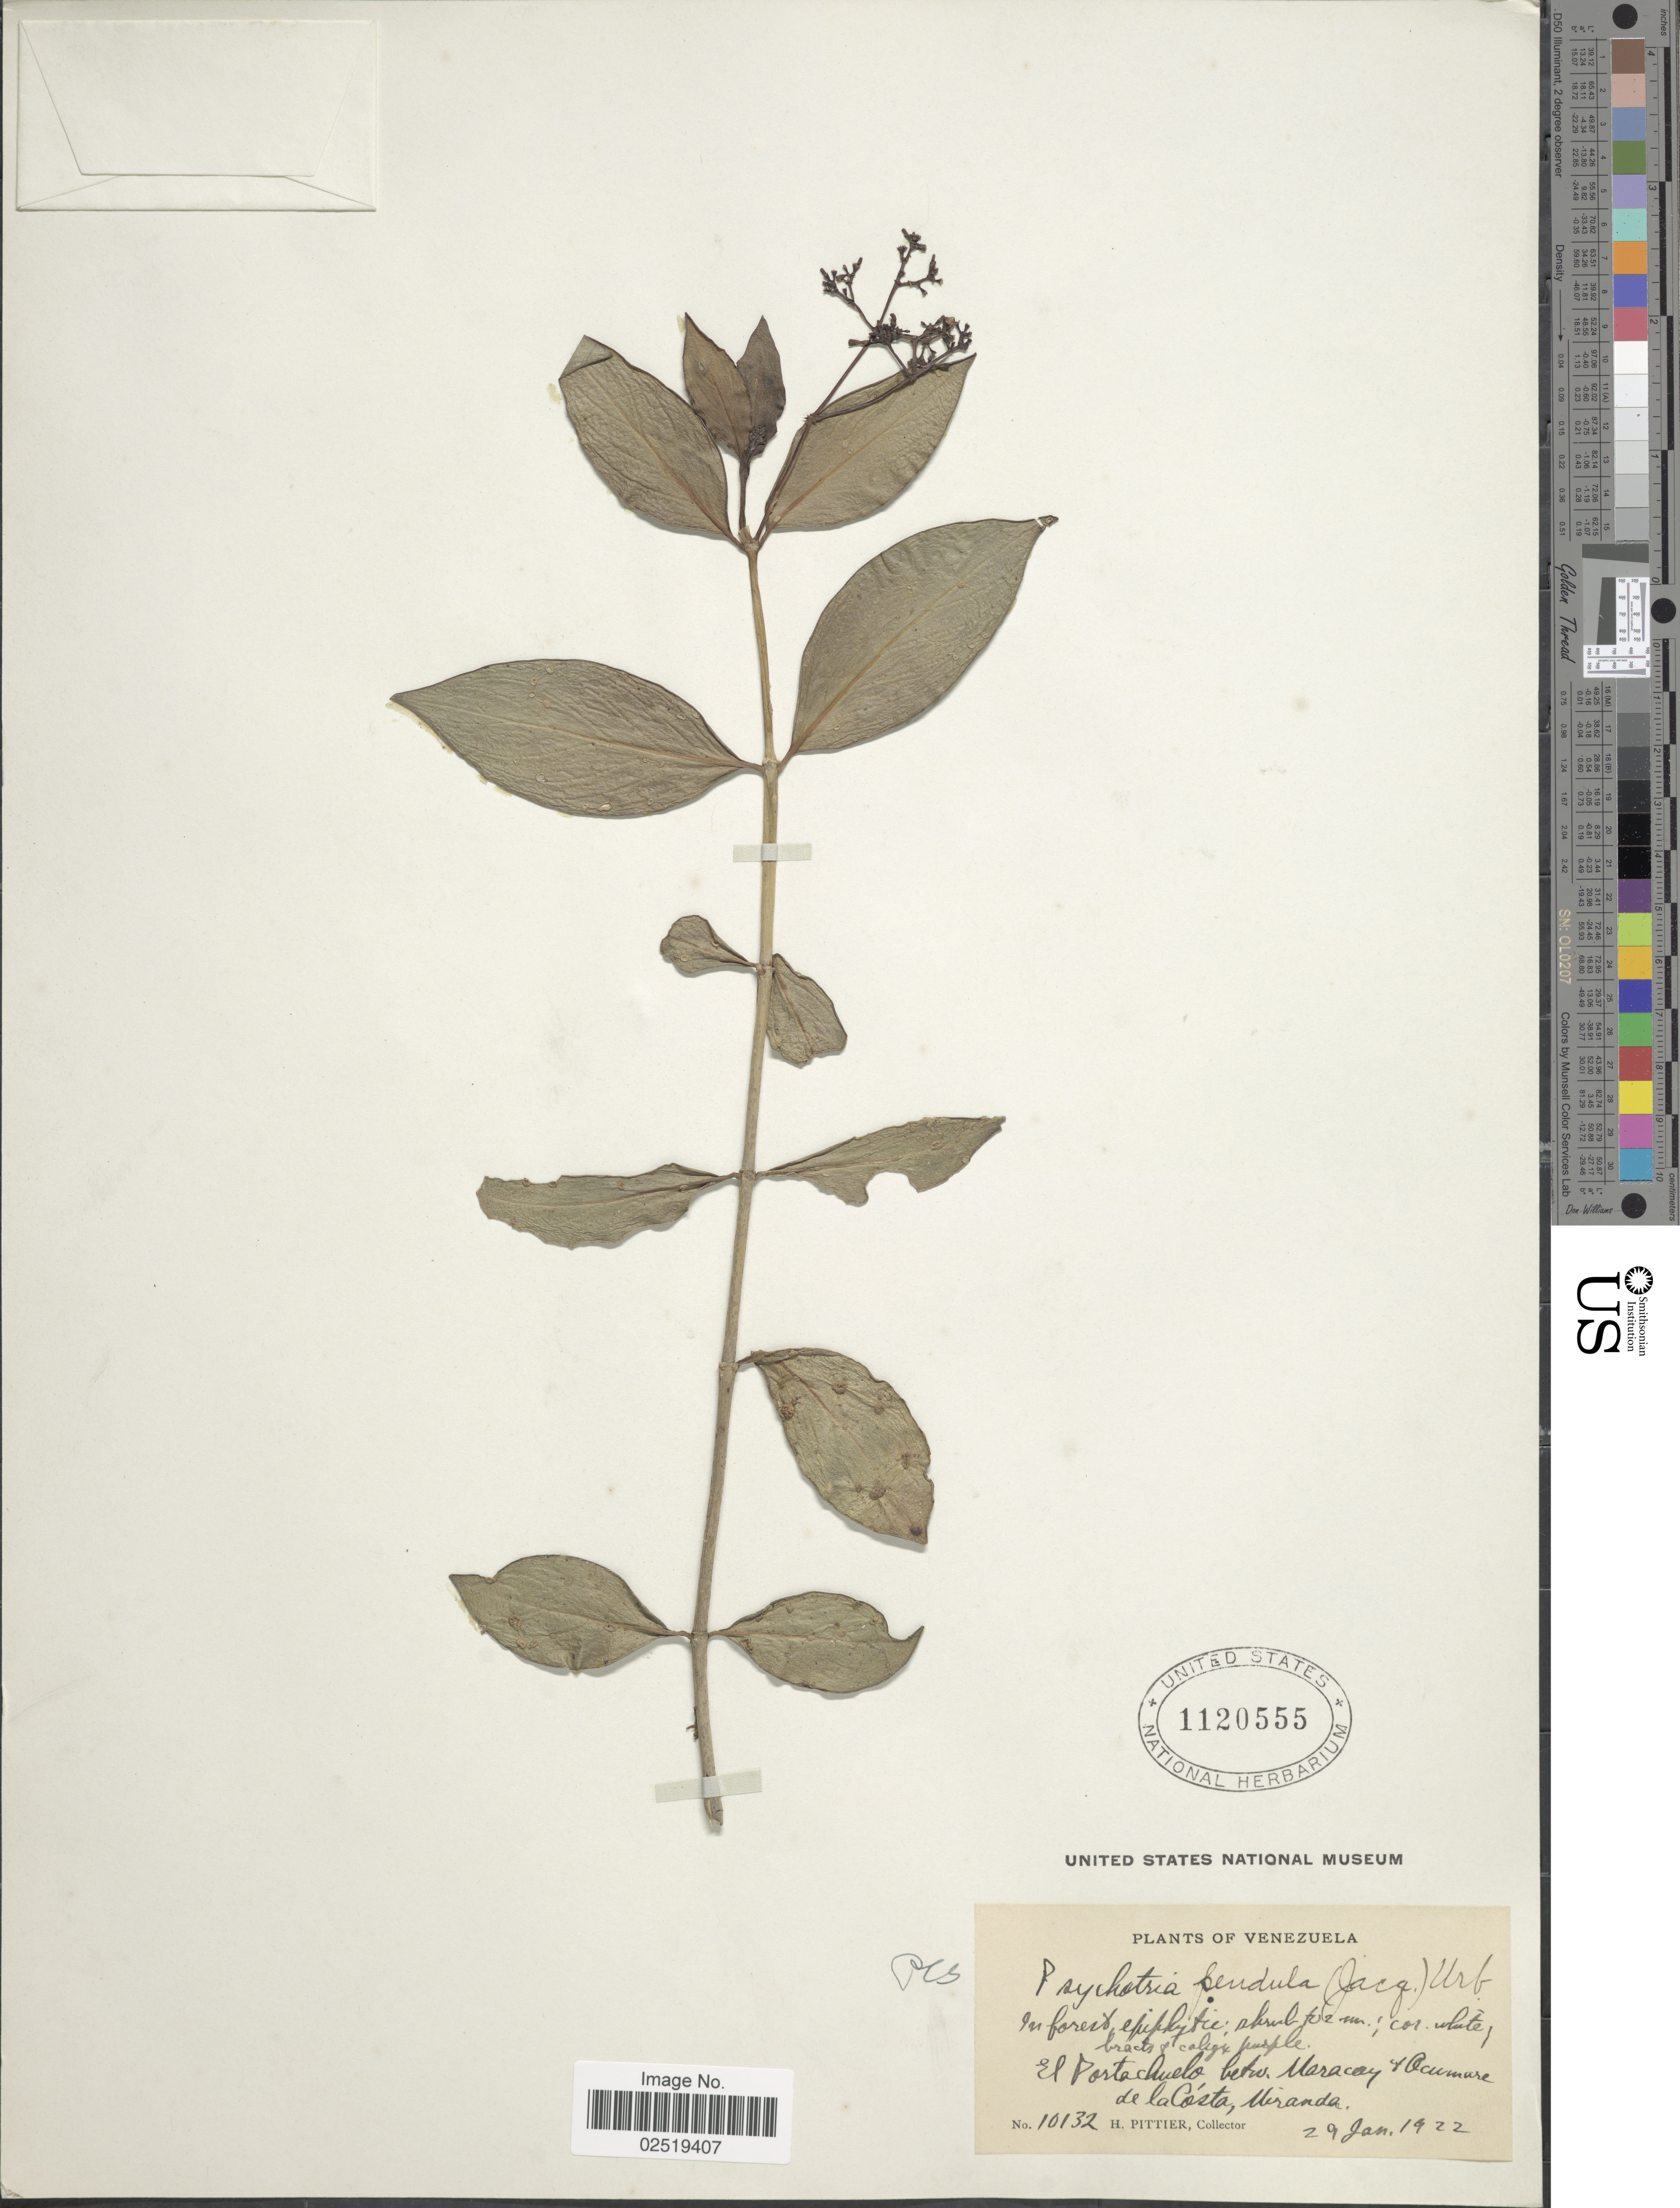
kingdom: Plantae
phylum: Tracheophyta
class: Magnoliopsida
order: Gentianales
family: Rubiaceae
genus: Psychotria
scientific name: Psychotria guadalupensis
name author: (DC.) R.A. Howard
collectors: H. F. Pittier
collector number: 10132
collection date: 1922-01-29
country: Venezuela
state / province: Miranda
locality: El Portochuelo, betw. Maracay + Ocumare de la Costa.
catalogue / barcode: US 1120555